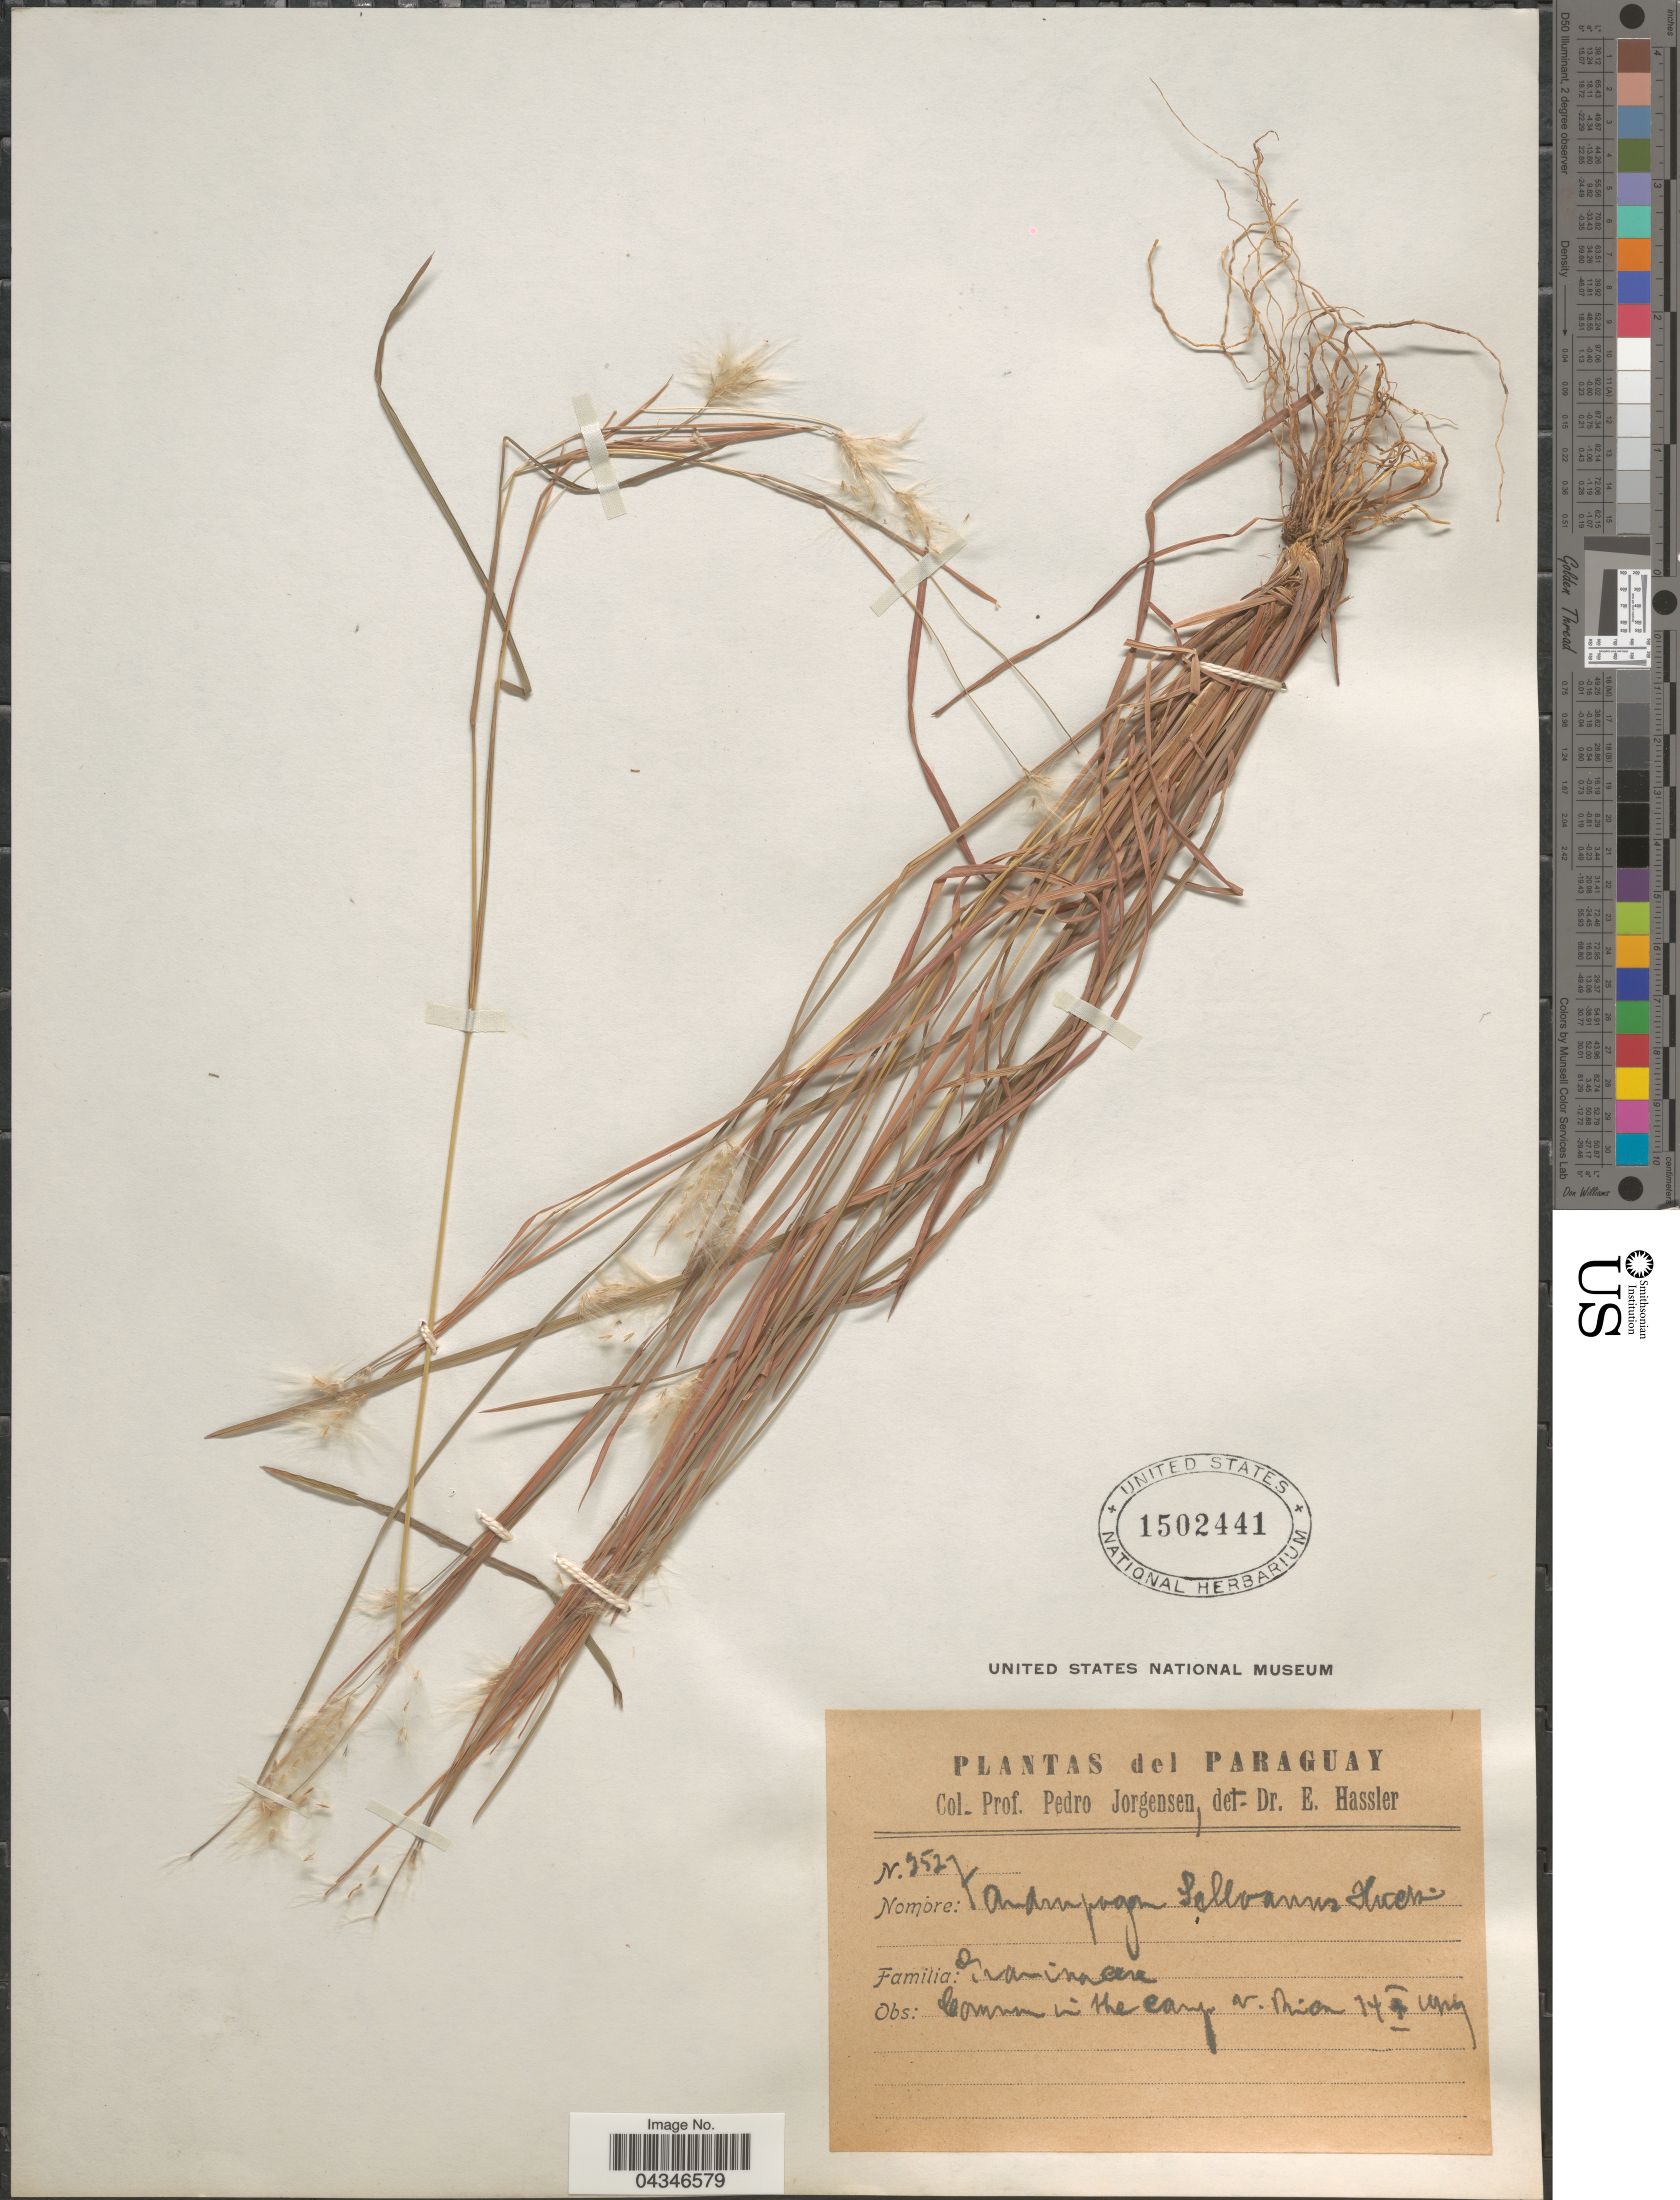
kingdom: Plantae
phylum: Tracheophyta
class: Liliopsida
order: Poales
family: Poaceae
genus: Andropogon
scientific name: Andropogon selloanus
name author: (Hack.) Hack.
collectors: P. Jörgensen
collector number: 3527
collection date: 1929-10-14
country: Paraguay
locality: Common in the camp v. Rica.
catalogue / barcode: US 1502441